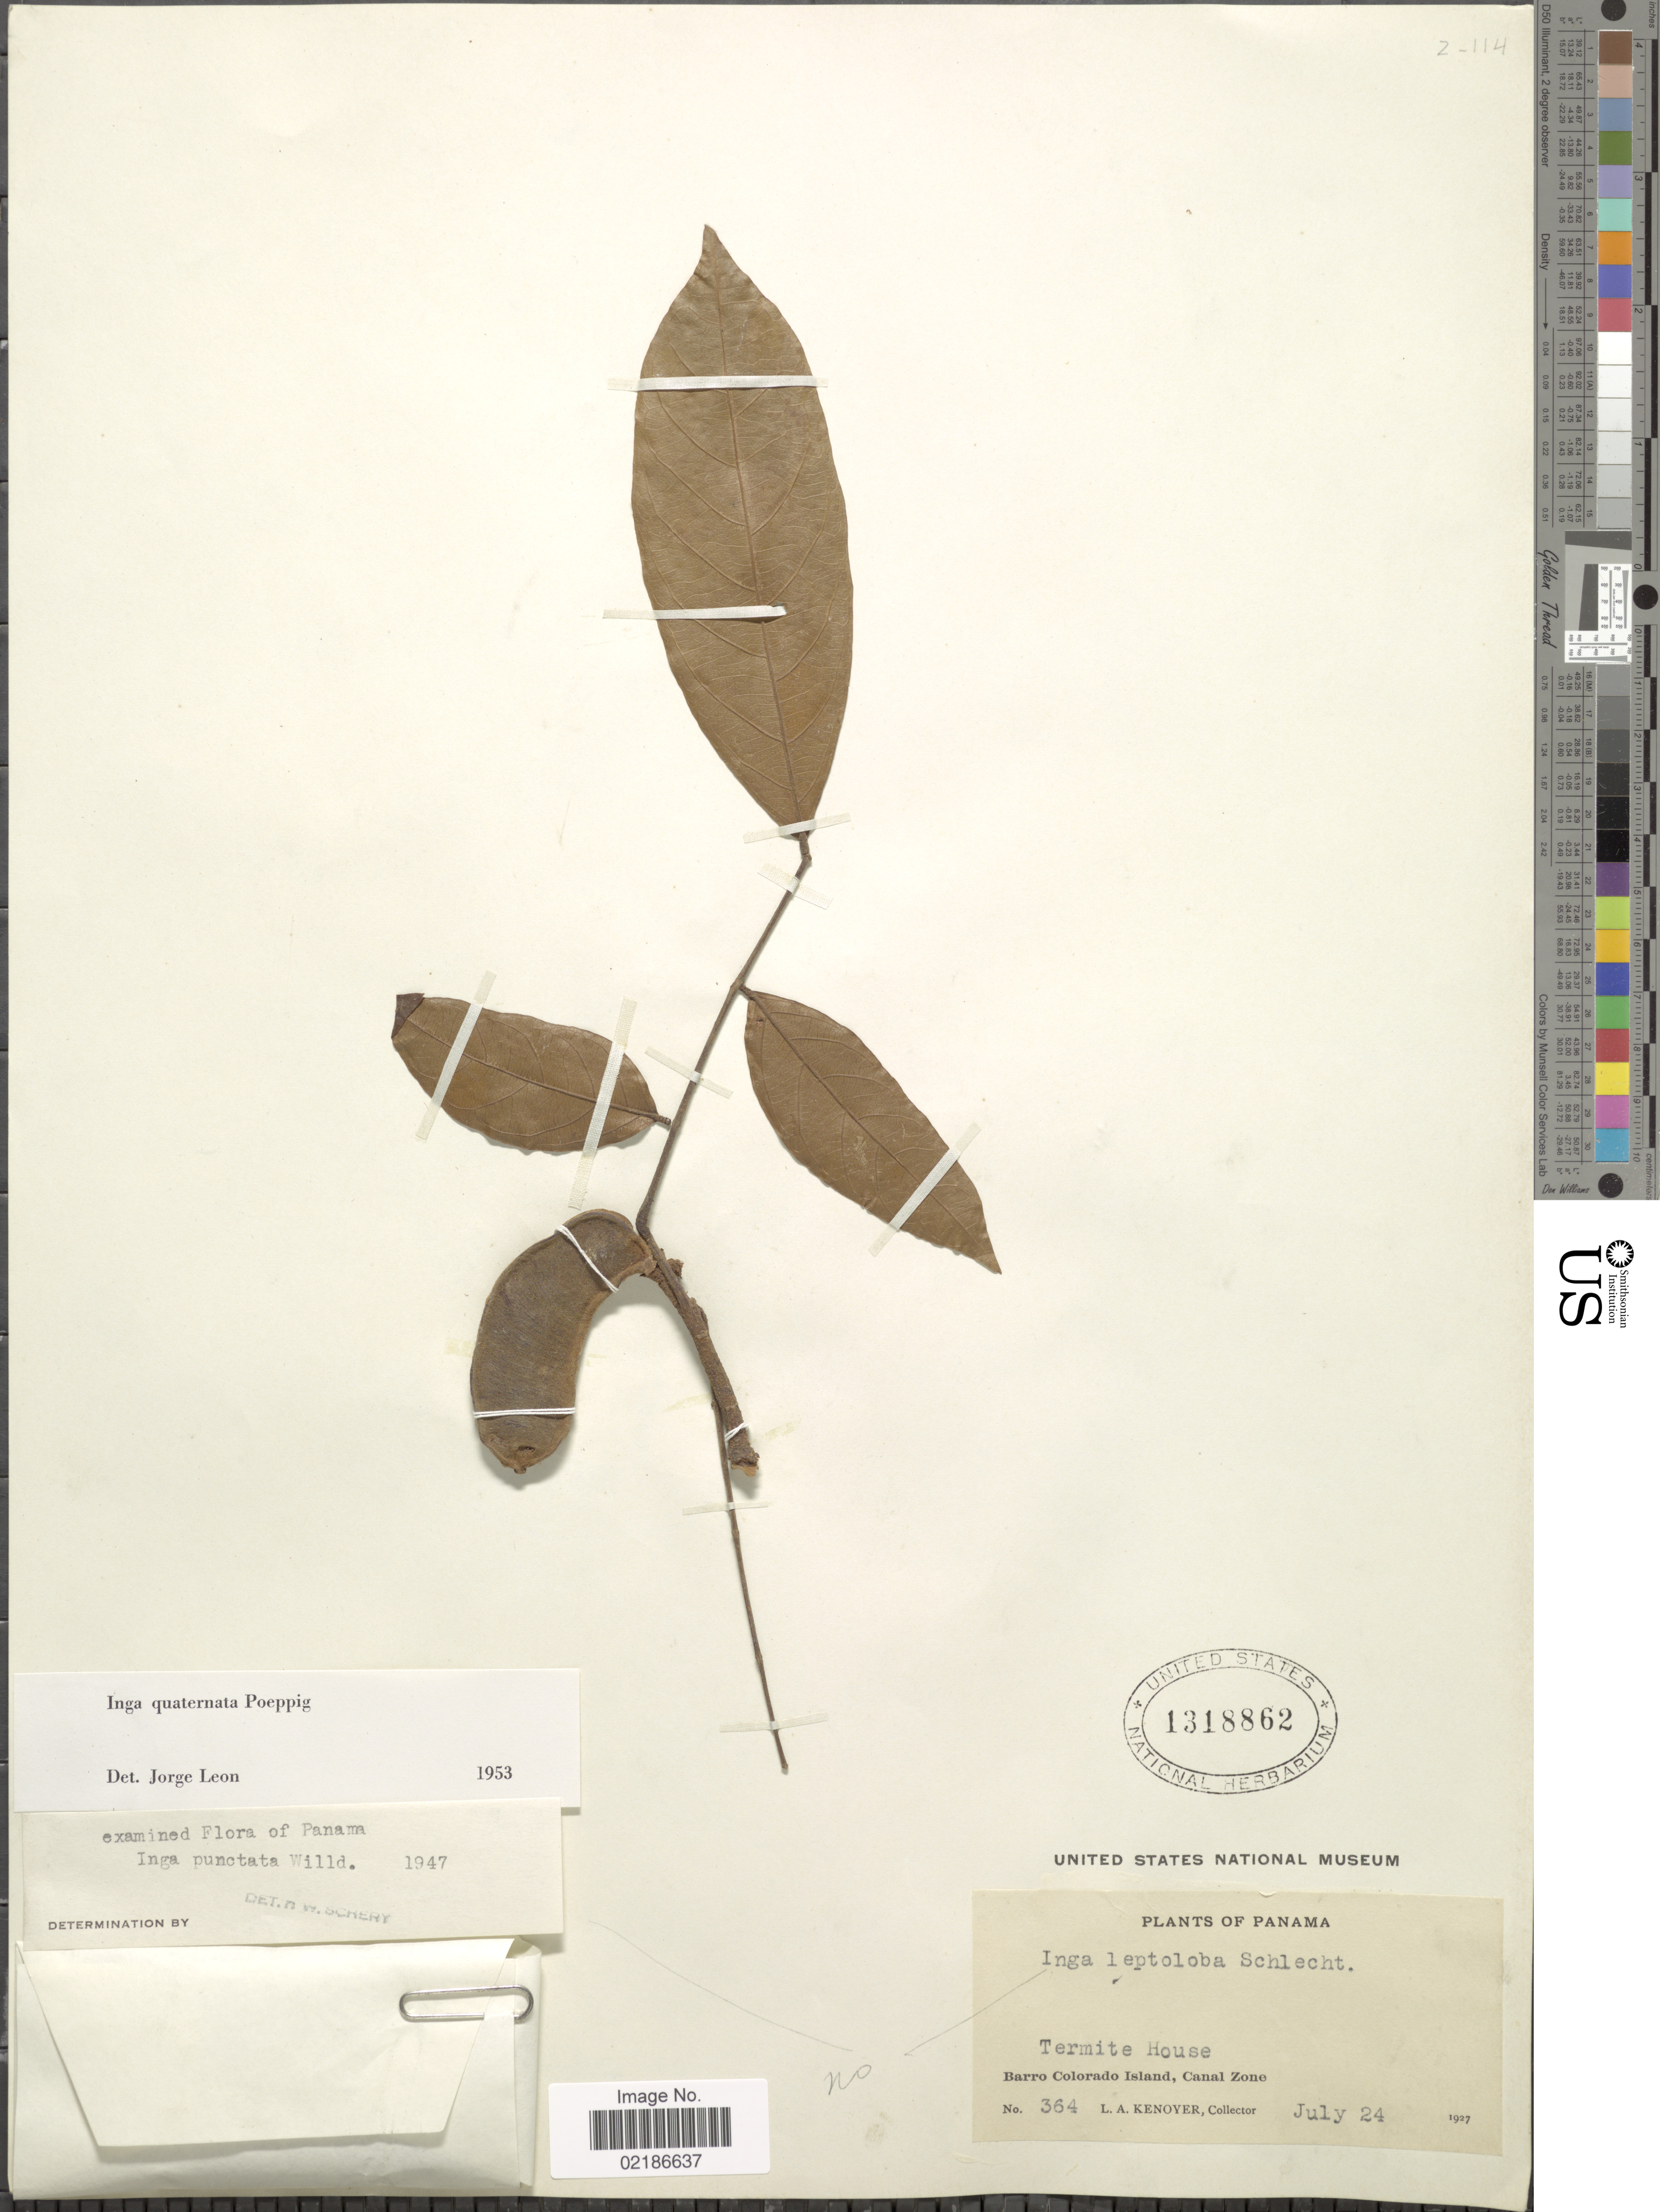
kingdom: Plantae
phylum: Tracheophyta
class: Magnoliopsida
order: Fabales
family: Fabaceae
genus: Inga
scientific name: Inga quaternata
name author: Poepp. & Endl.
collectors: L. A. Kenoyer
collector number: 364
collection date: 1927-07-24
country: Panama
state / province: Panamá Oeste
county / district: Canal Zone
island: Barro Colorado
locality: Termite House, Barro Colorado Island, Canal Zone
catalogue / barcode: US 1318862